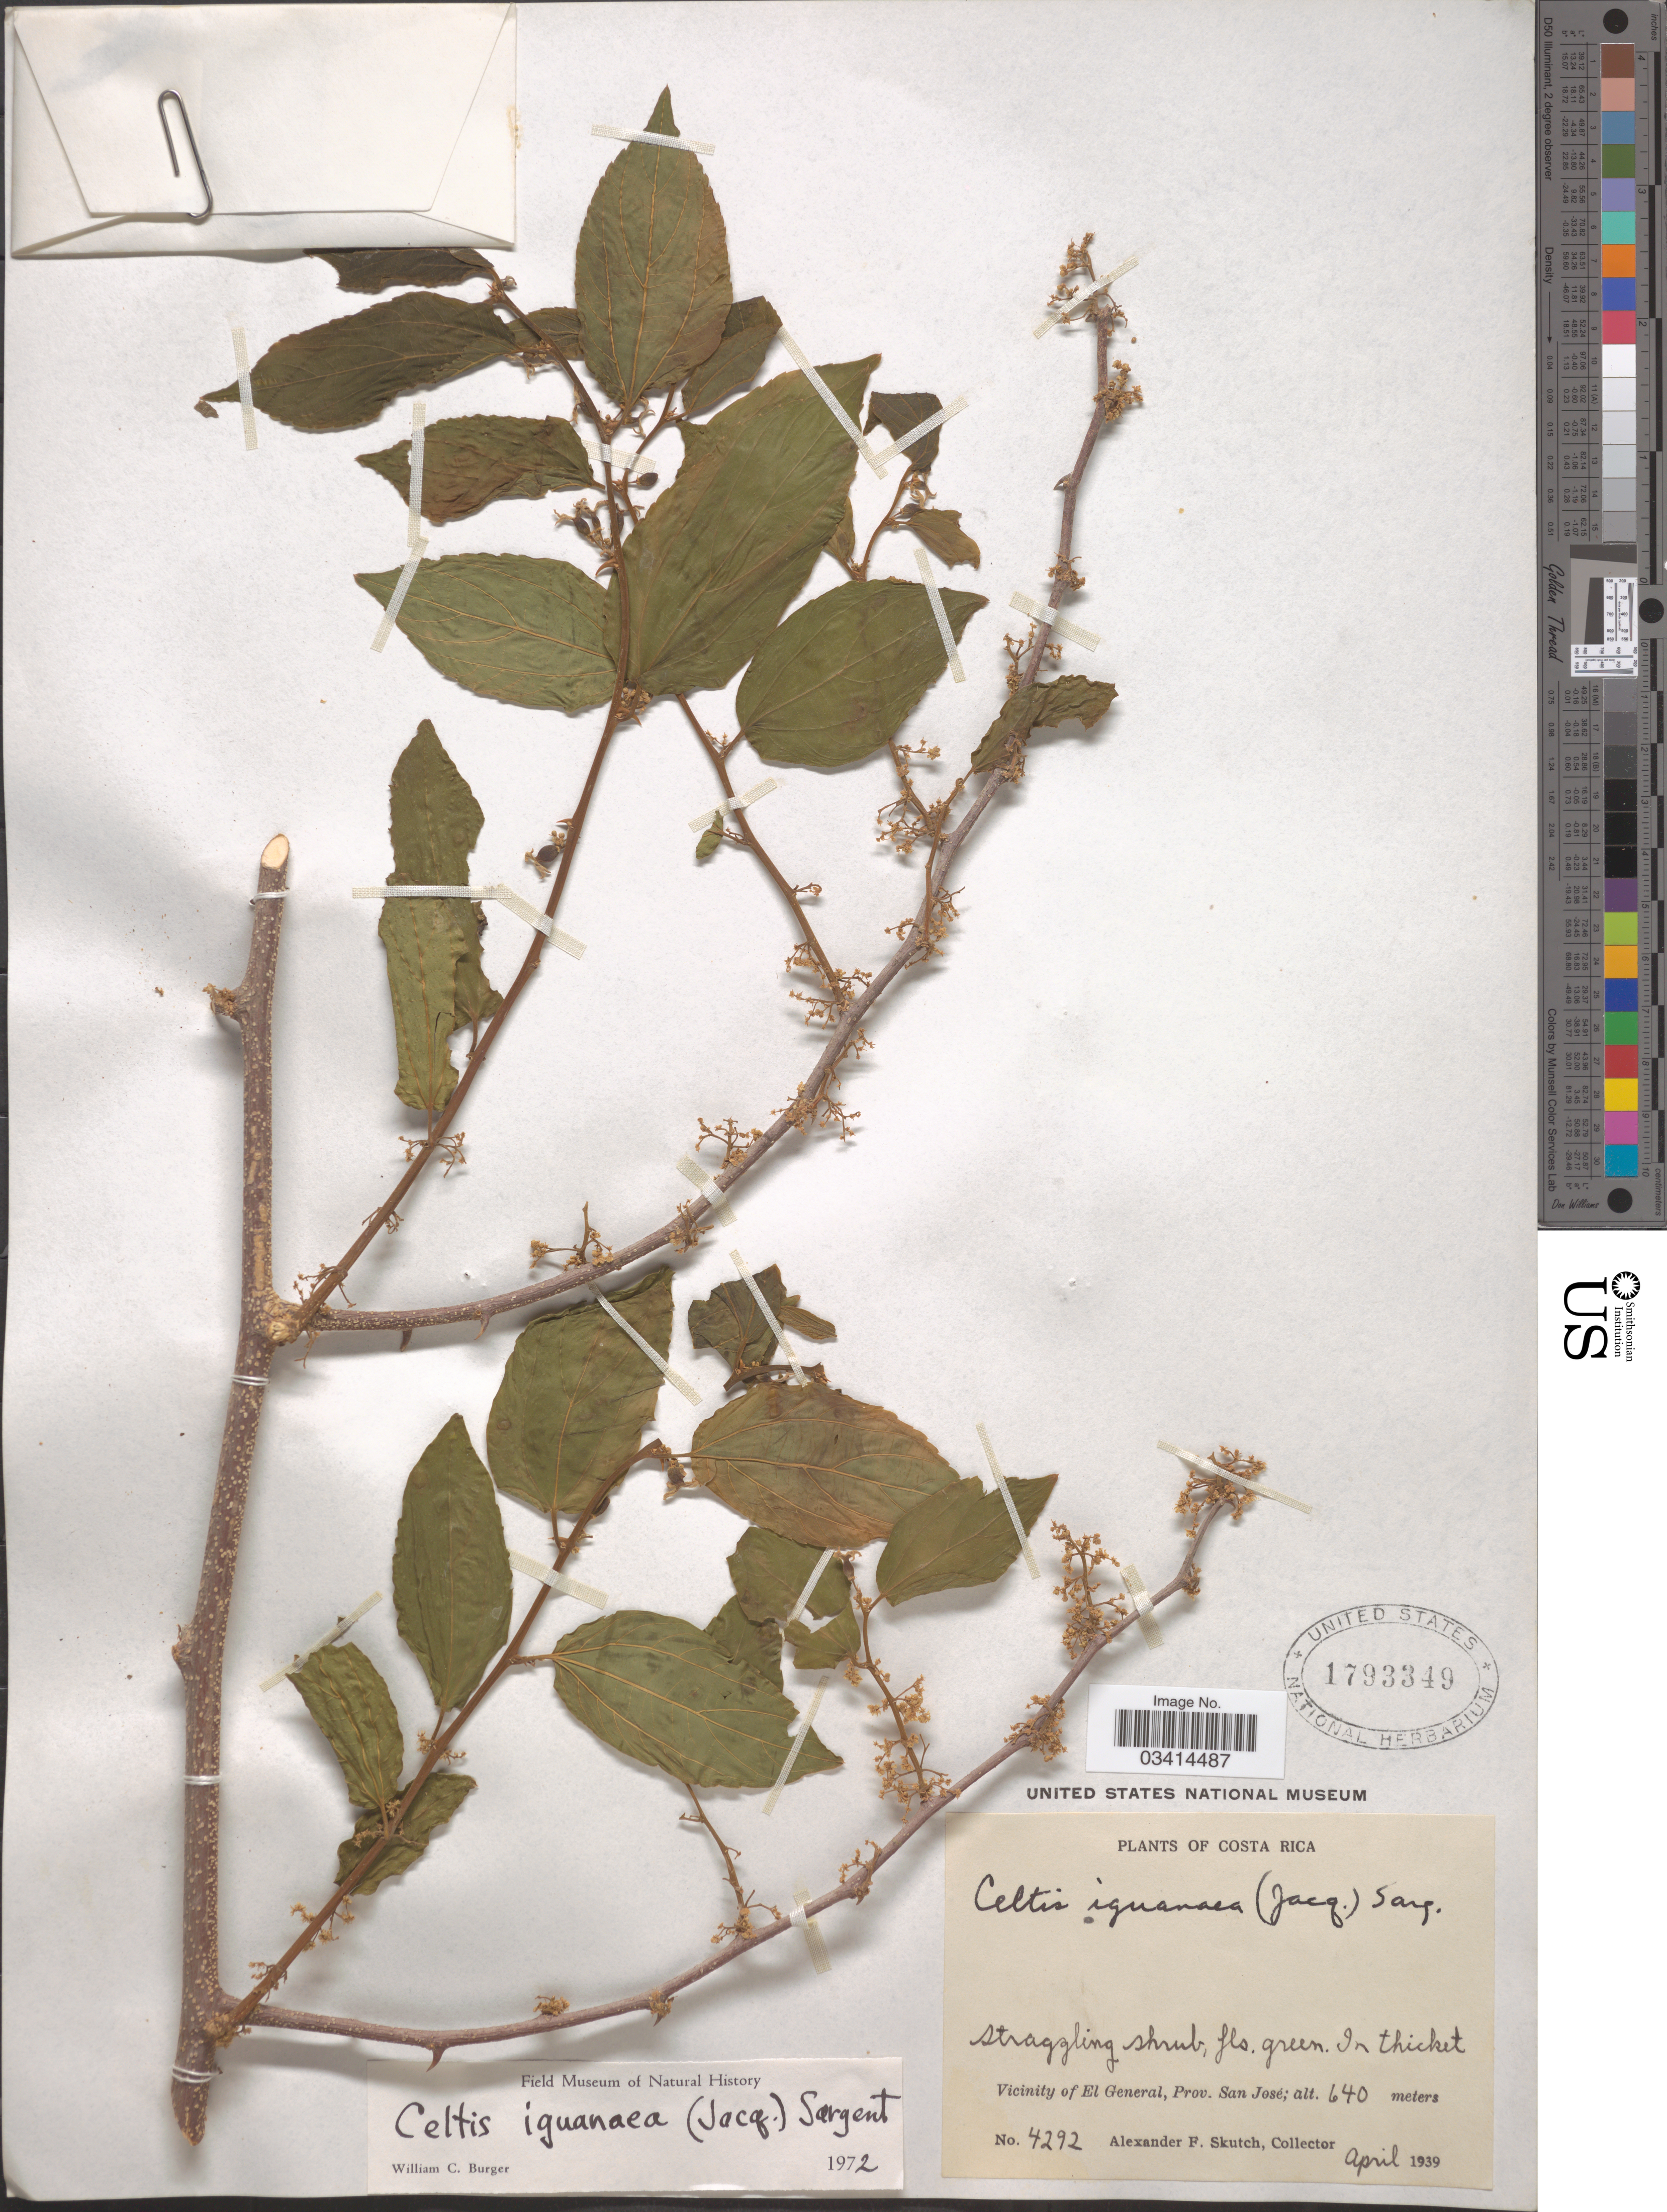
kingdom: Plantae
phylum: Tracheophyta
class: Magnoliopsida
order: Rosales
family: Cannabaceae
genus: Celtis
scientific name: Celtis iguanaea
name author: (Jacq.) Sarg.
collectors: A. F. Skutch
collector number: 4292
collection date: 1939-04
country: Costa Rica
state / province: San José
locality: Vicinity of El General.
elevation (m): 640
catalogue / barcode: US 1793349